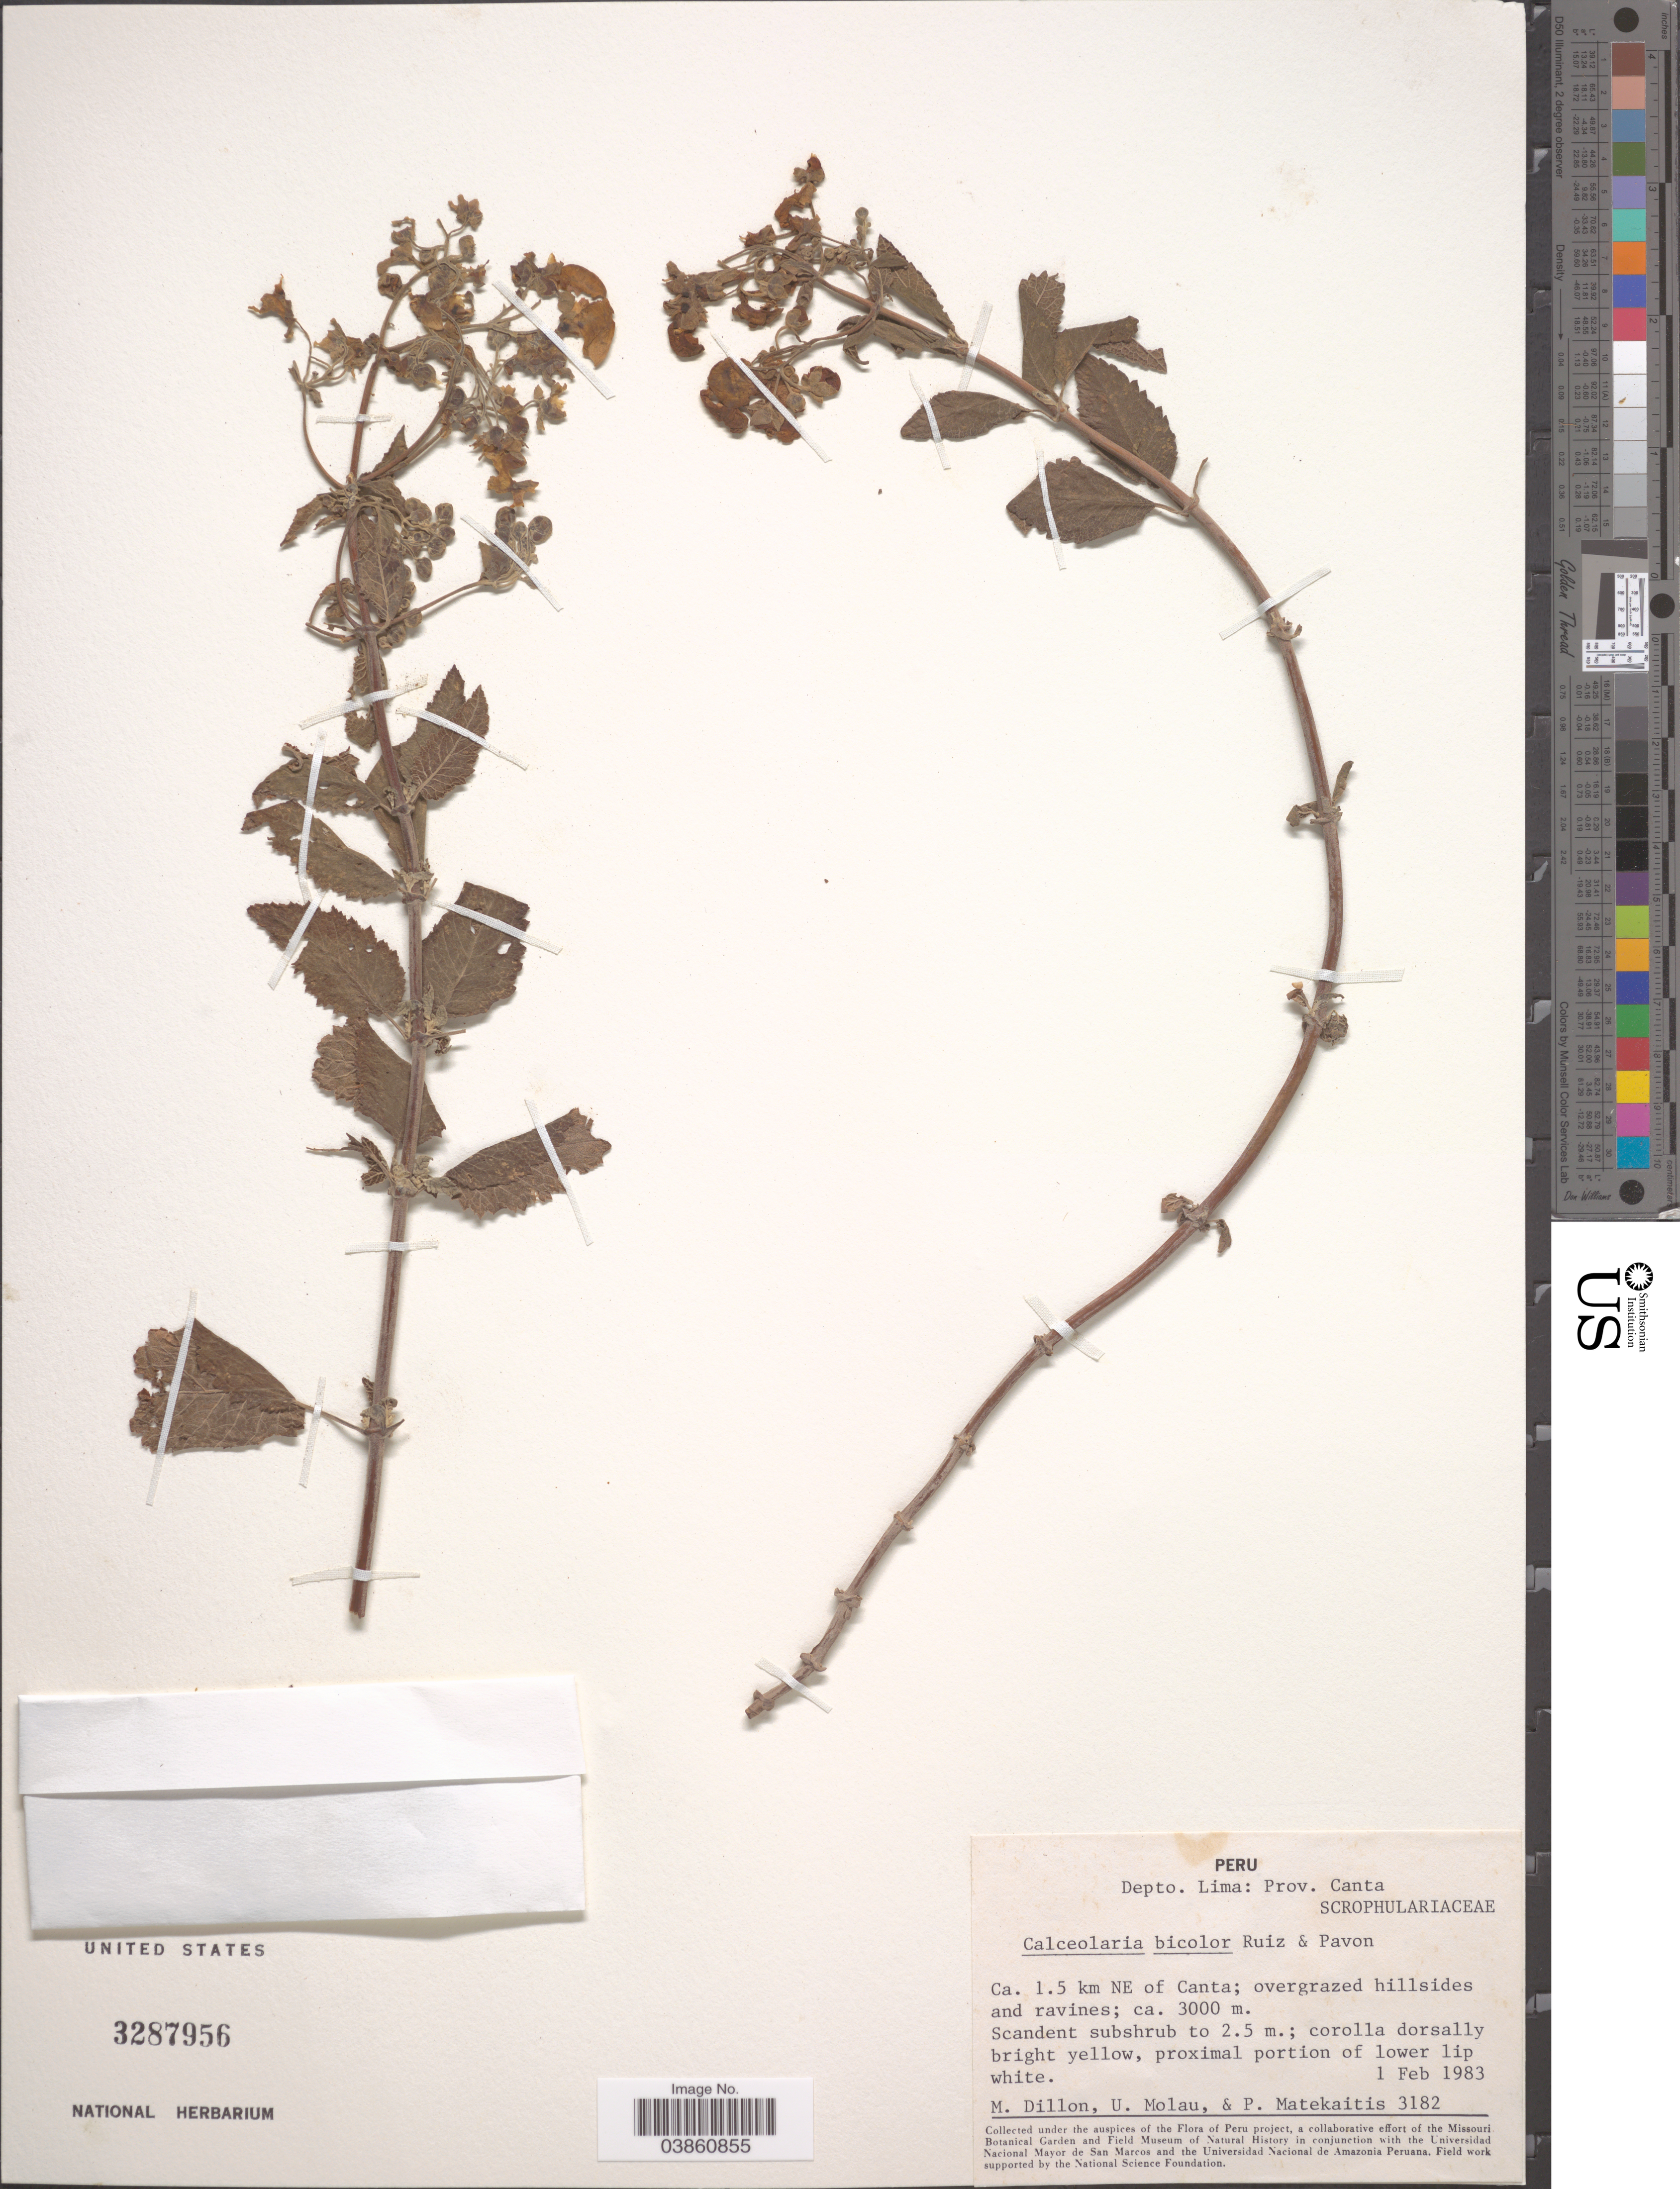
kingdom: Plantae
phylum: Tracheophyta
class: Magnoliopsida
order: Lamiales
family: Calceolariaceae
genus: Calceolaria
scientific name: Calceolaria bicolor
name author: Ruiz & Pav.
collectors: M. O. Dillon, U. Molau & P. Matekaitis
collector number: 3182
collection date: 1983-02-01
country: Peru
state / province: Lima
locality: Depto. Lima: Prov. Canta. Ca. 1.5 km NE of Canta.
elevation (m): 3000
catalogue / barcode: US 3287956